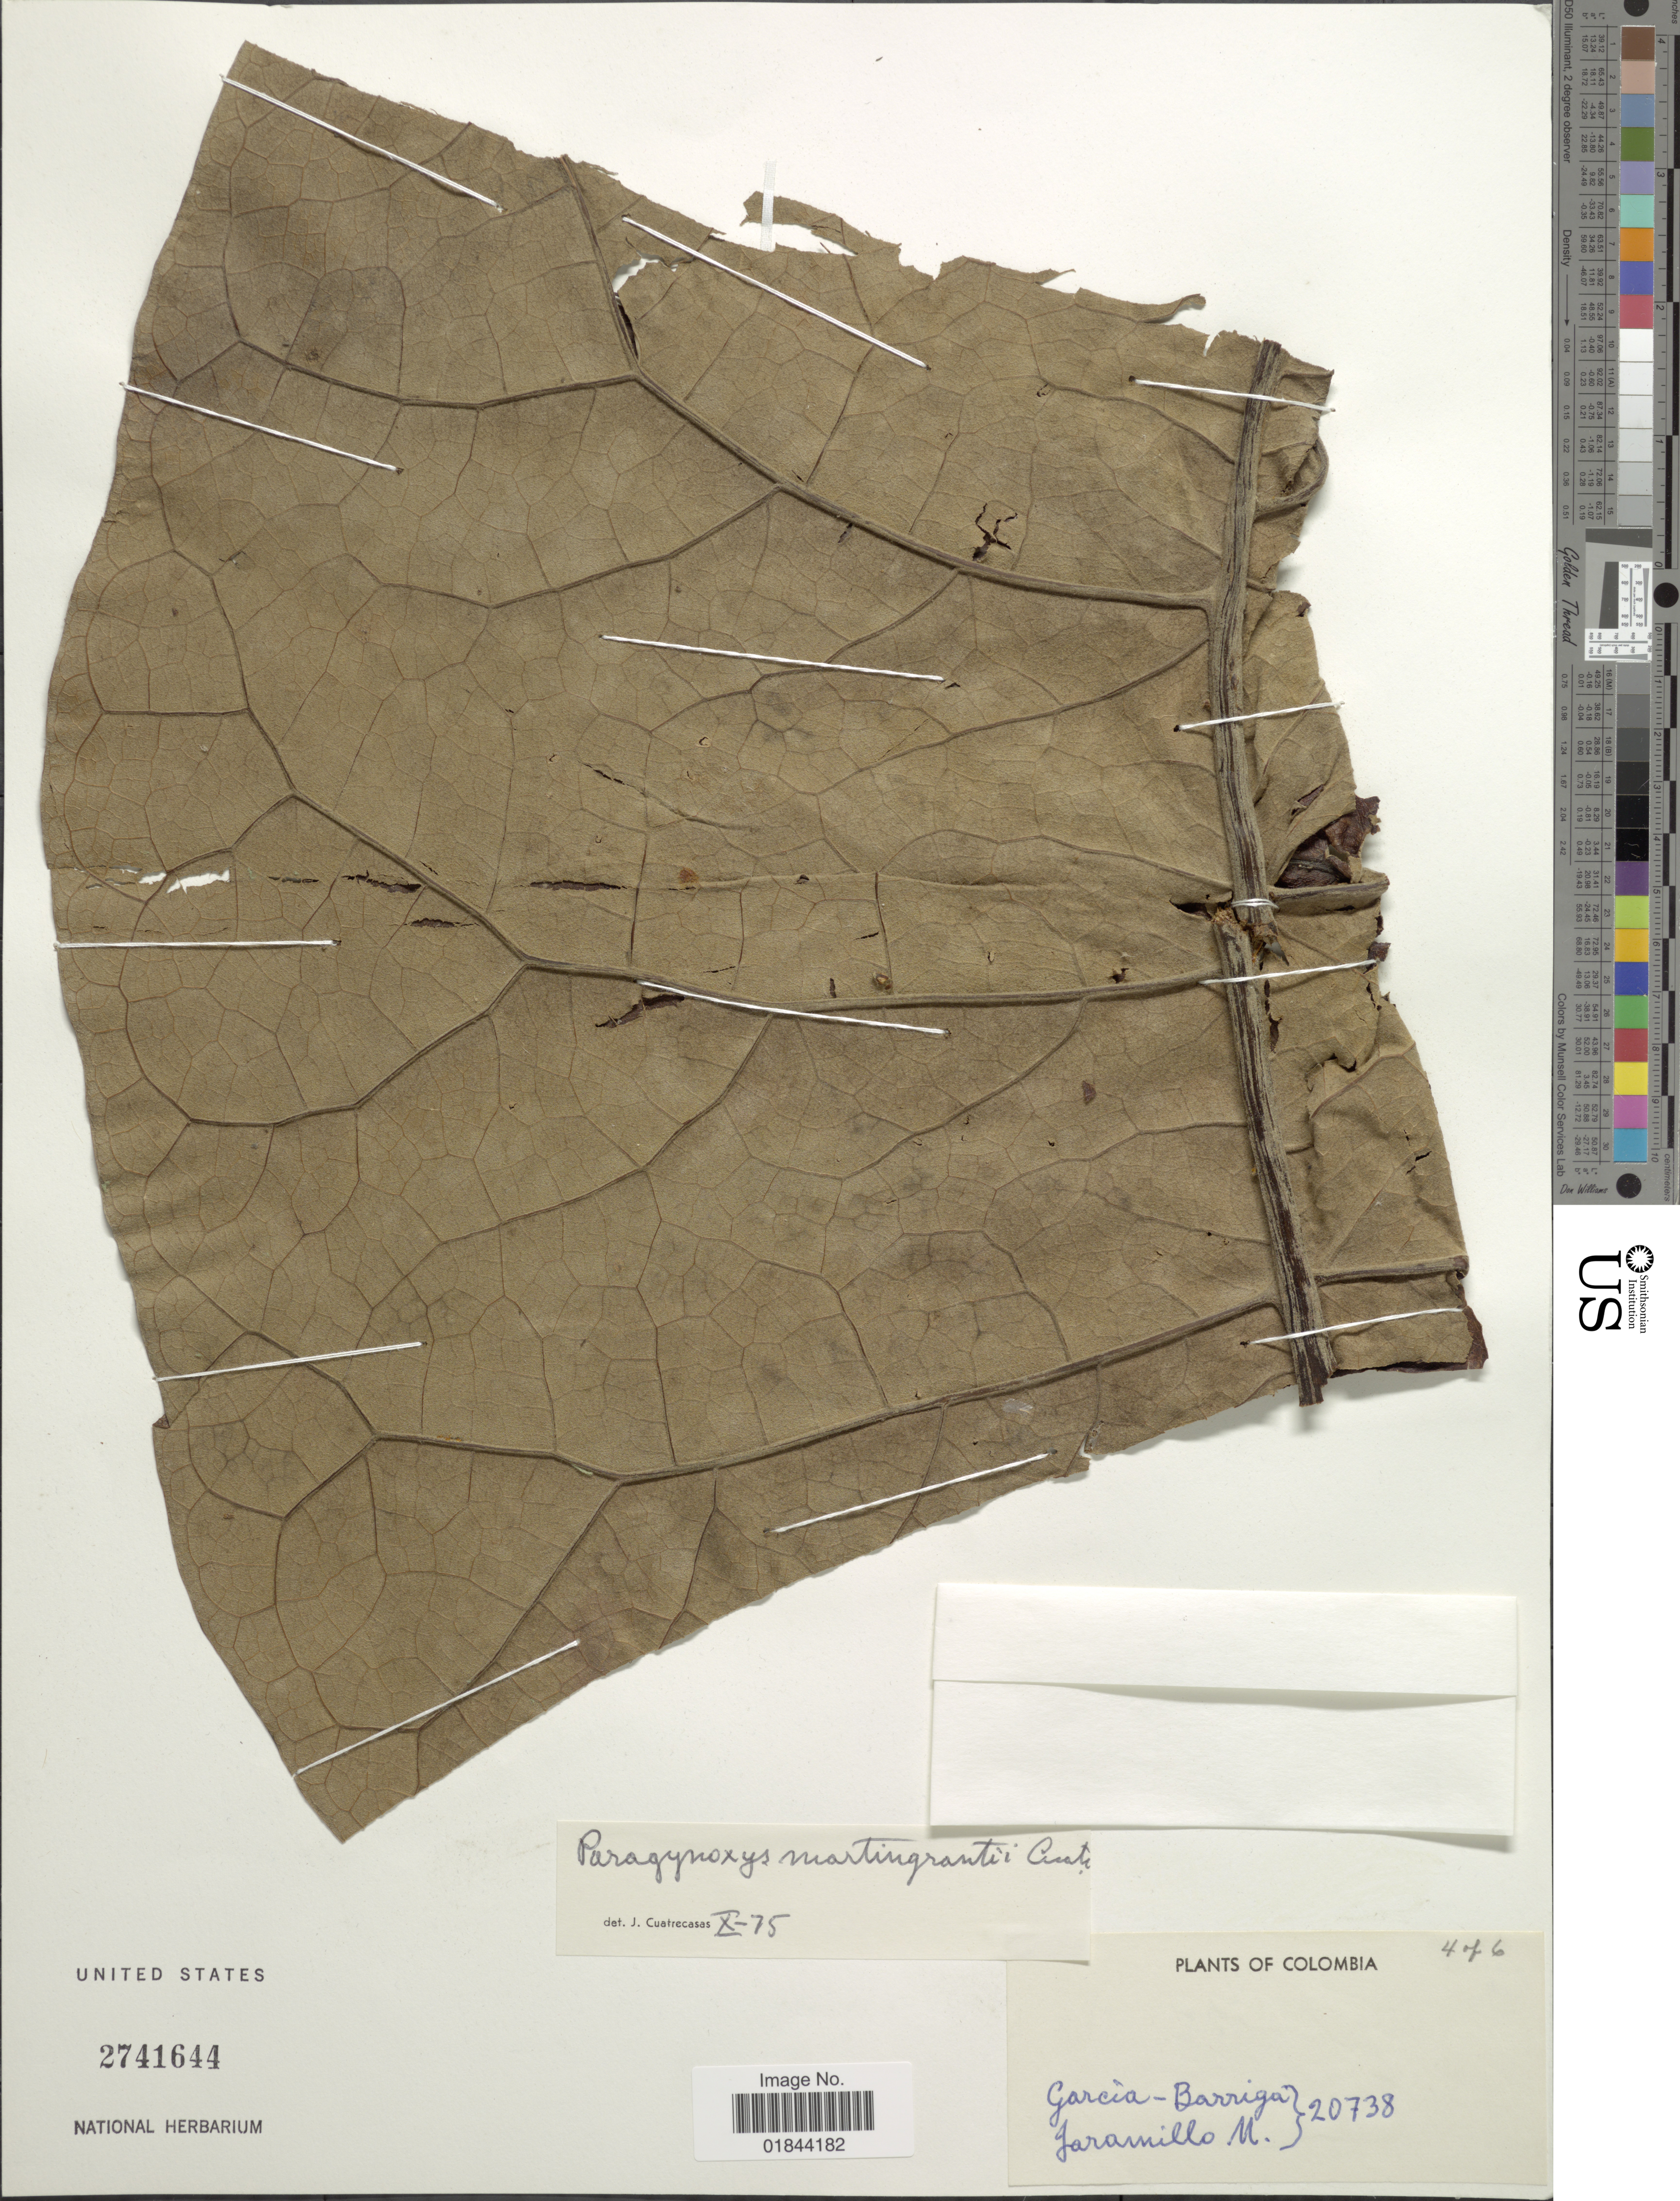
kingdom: Plantae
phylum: Tracheophyta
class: Magnoliopsida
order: Asterales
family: Asteraceae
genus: Paragynoxys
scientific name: Paragynoxys martingrantii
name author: Cuatrec.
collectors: H. García Barriga & N. Jaramillo M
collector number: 20738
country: Colombia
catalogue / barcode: US 2741644